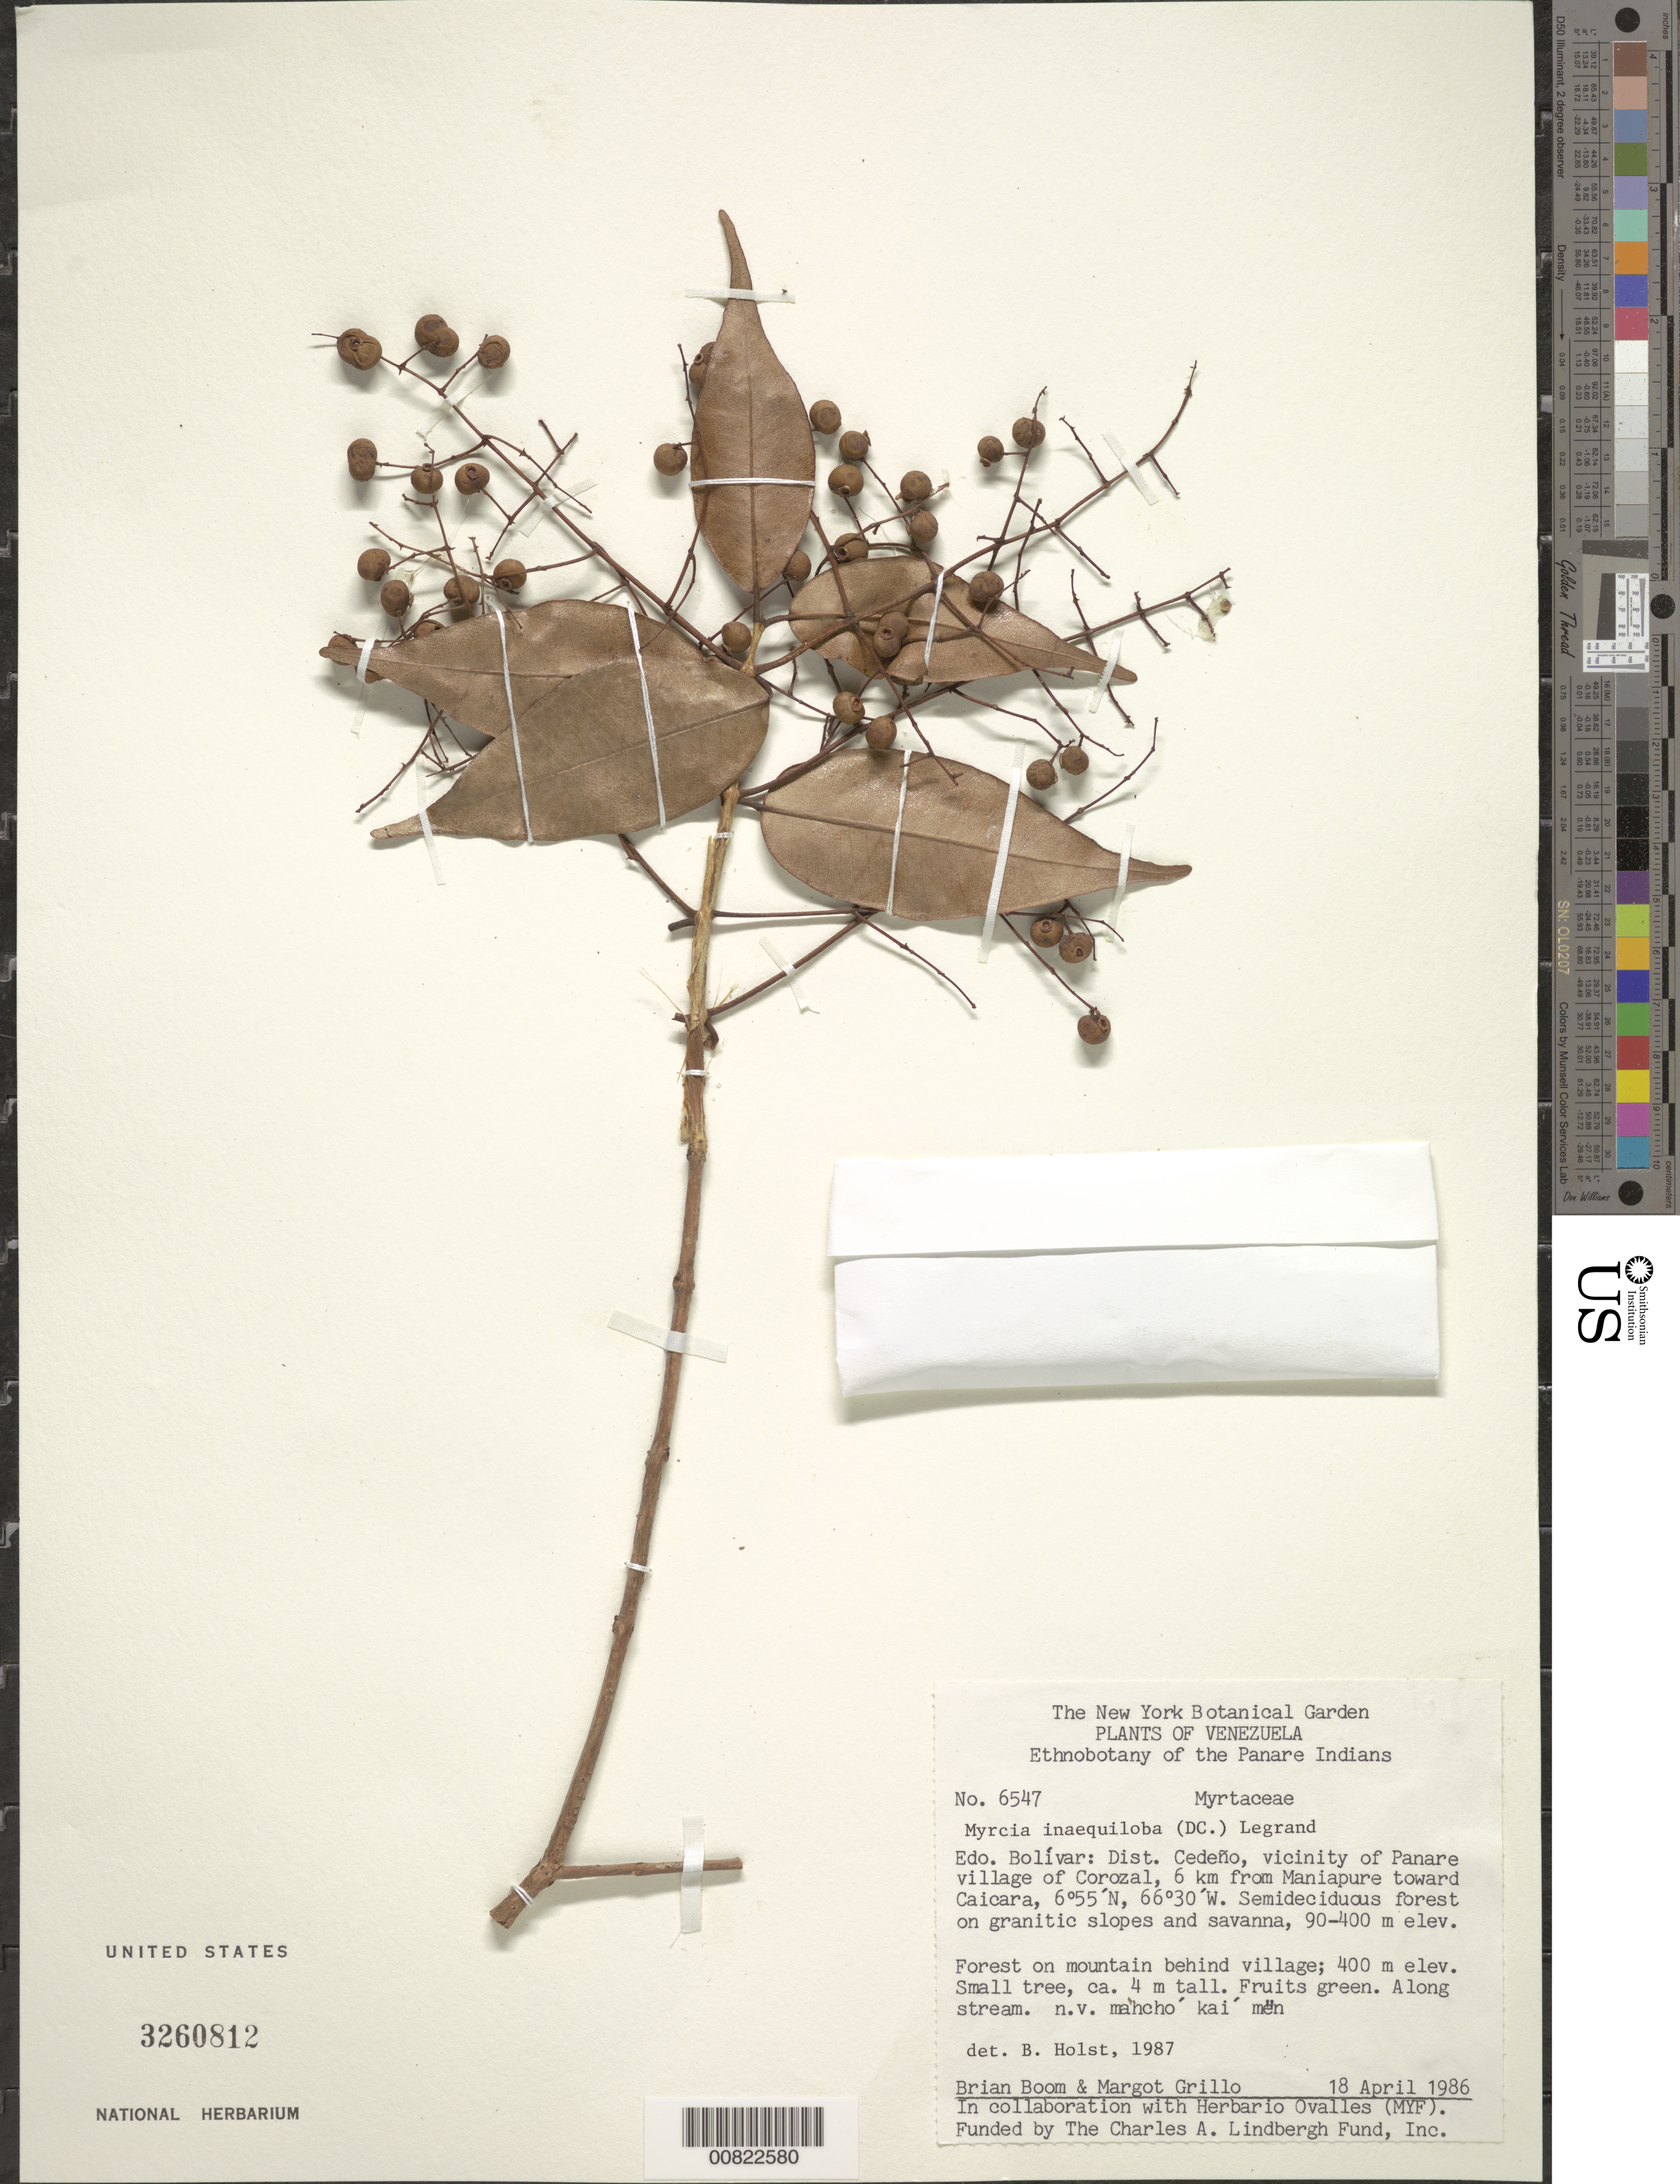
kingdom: Plantae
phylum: Tracheophyta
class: Magnoliopsida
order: Myrtales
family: Myrtaceae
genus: Myrcia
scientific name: Myrcia inaequiloba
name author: (DC.) D. Legrand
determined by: Holst, Bruce K.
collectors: B. M. Boom & M. Grillo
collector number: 6547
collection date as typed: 18-Apr-86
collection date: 1986-04-18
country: Venezuela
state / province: Bolívar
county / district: Cedeño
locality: Panare village of Corozal, vic., 6 km from Maniapure toward Caicara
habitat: Semideciduous forest on granitic slopes and savanna; forest on mountain, along stream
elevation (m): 400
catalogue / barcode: US 3260812